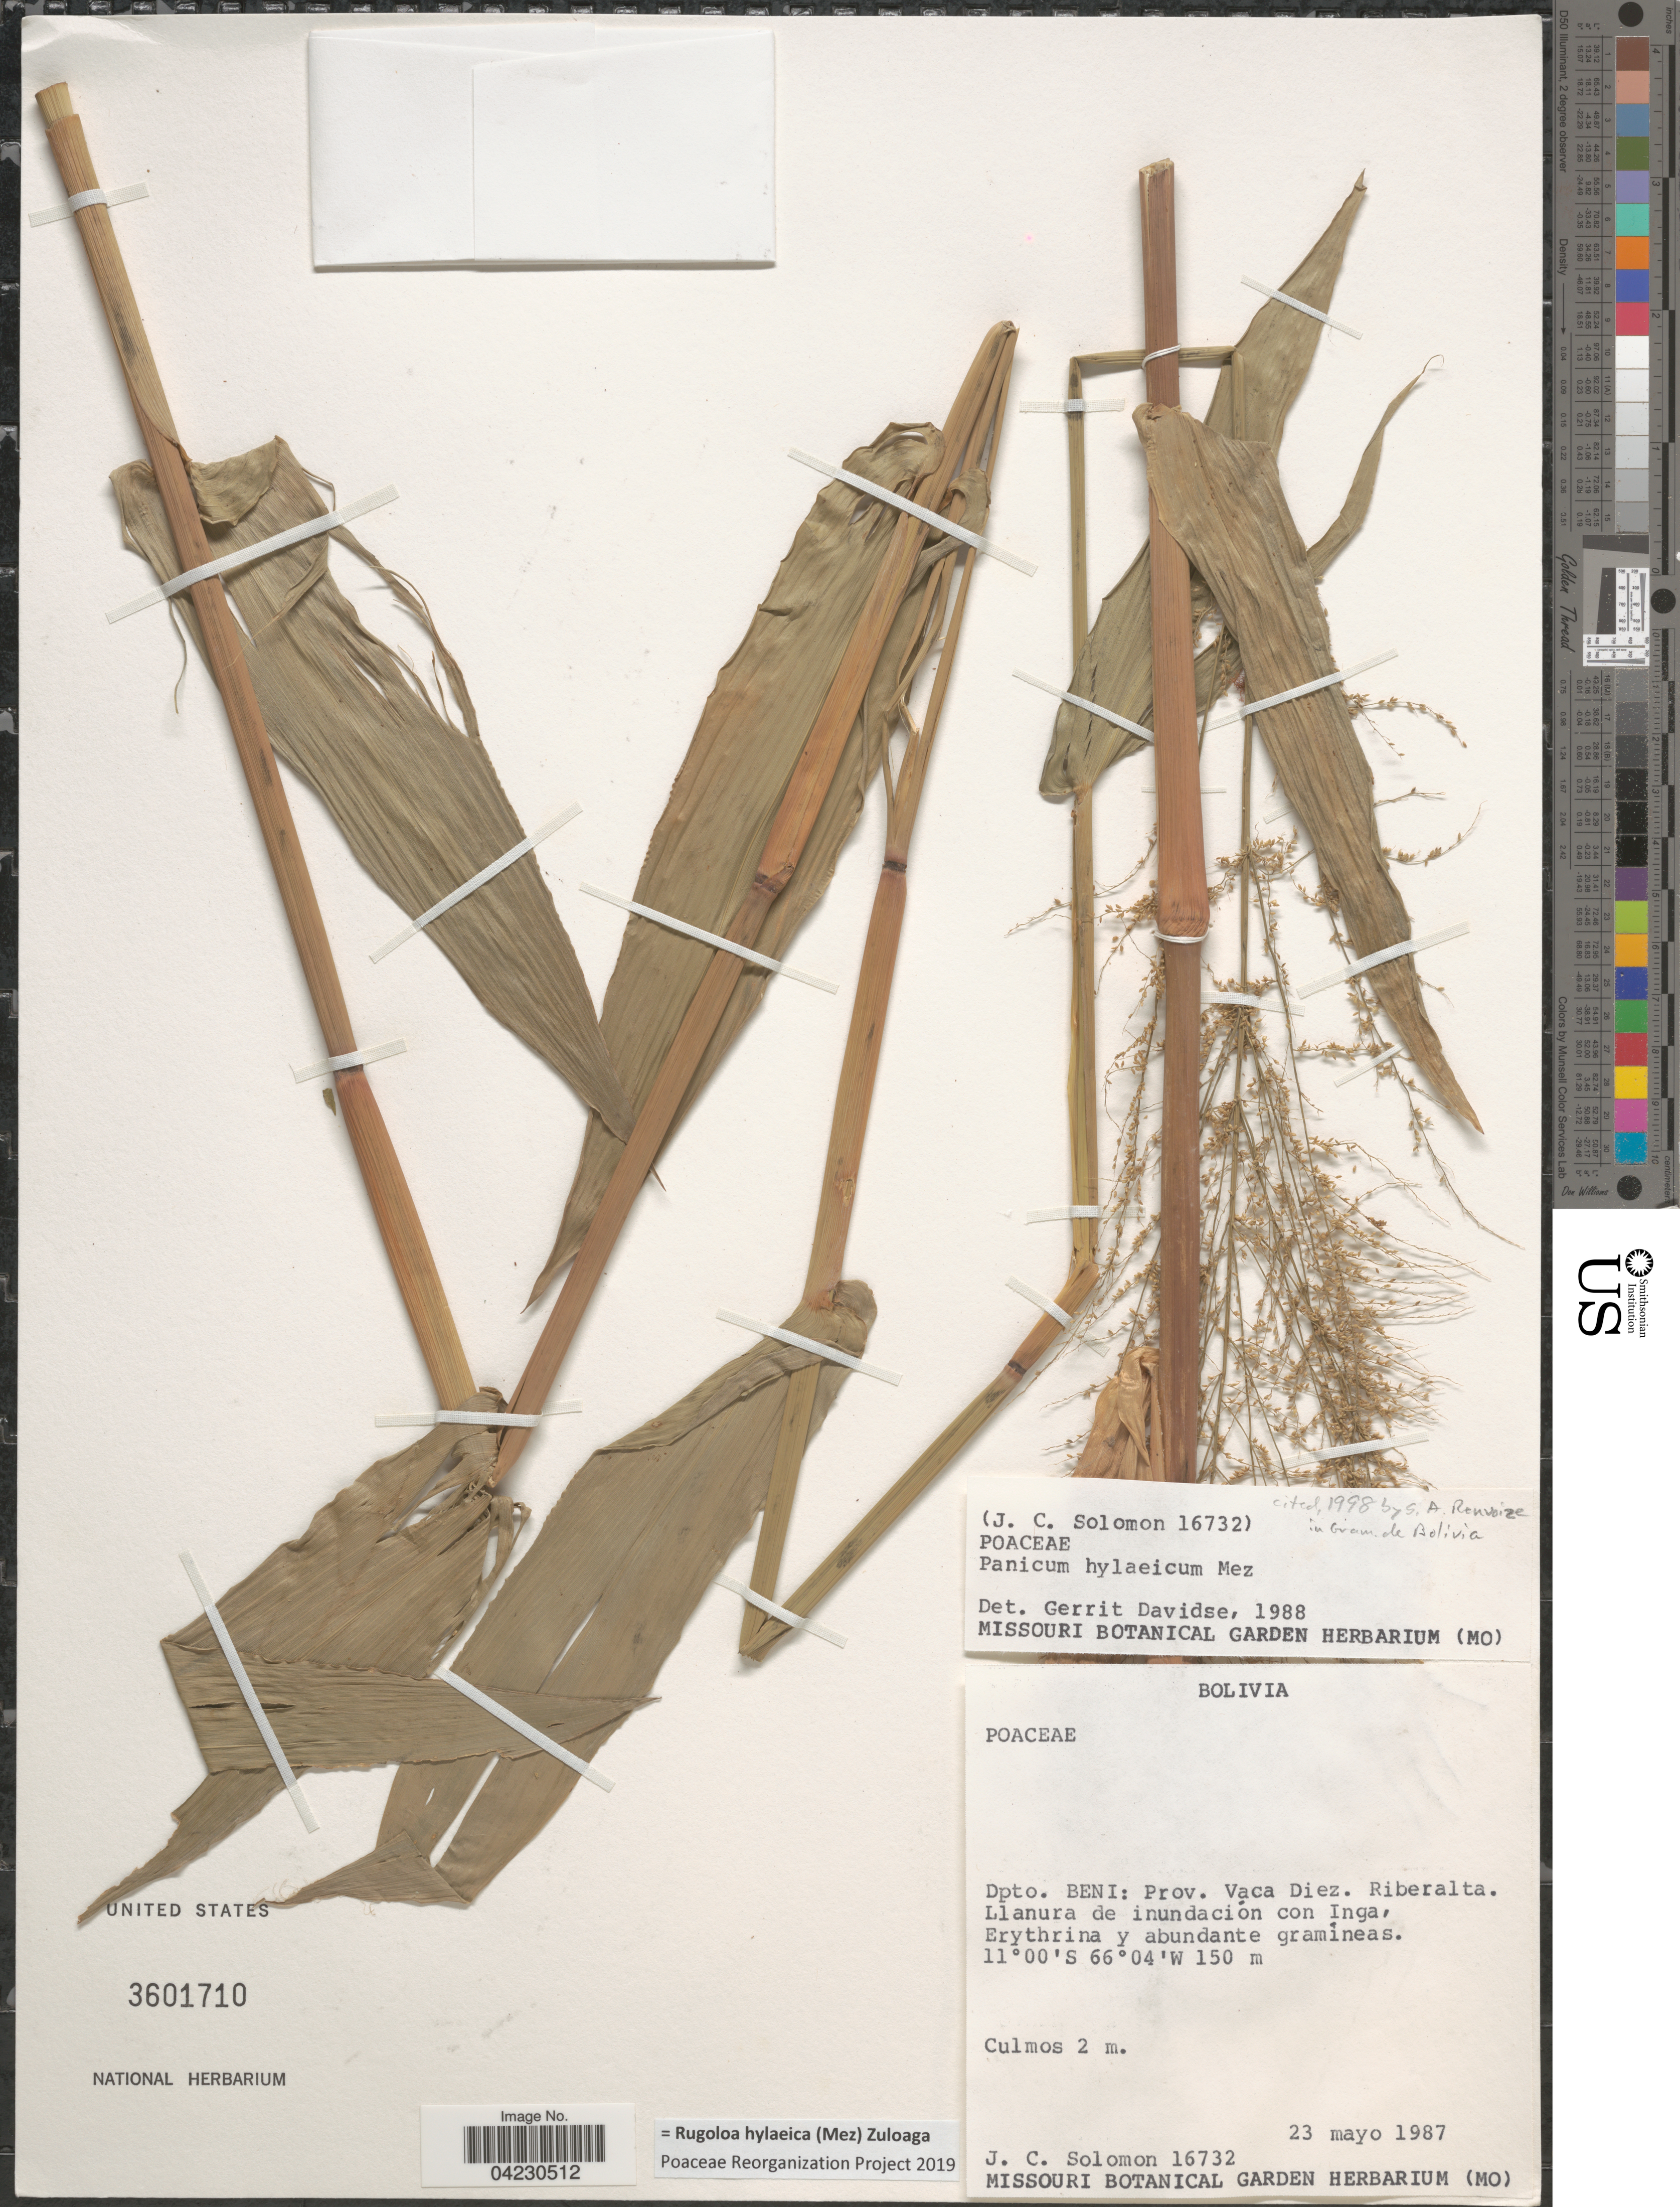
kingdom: Plantae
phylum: Tracheophyta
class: Liliopsida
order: Poales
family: Poaceae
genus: Rugoloa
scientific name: Rugoloa hylaeica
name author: (Mez) Zuloaga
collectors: J. C. Solomon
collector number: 16732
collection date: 1987-05-23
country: Bolivia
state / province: Beni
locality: Dpto. Beni: Prov. Vaca Diez. Riberalta.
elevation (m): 150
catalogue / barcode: US 3601710